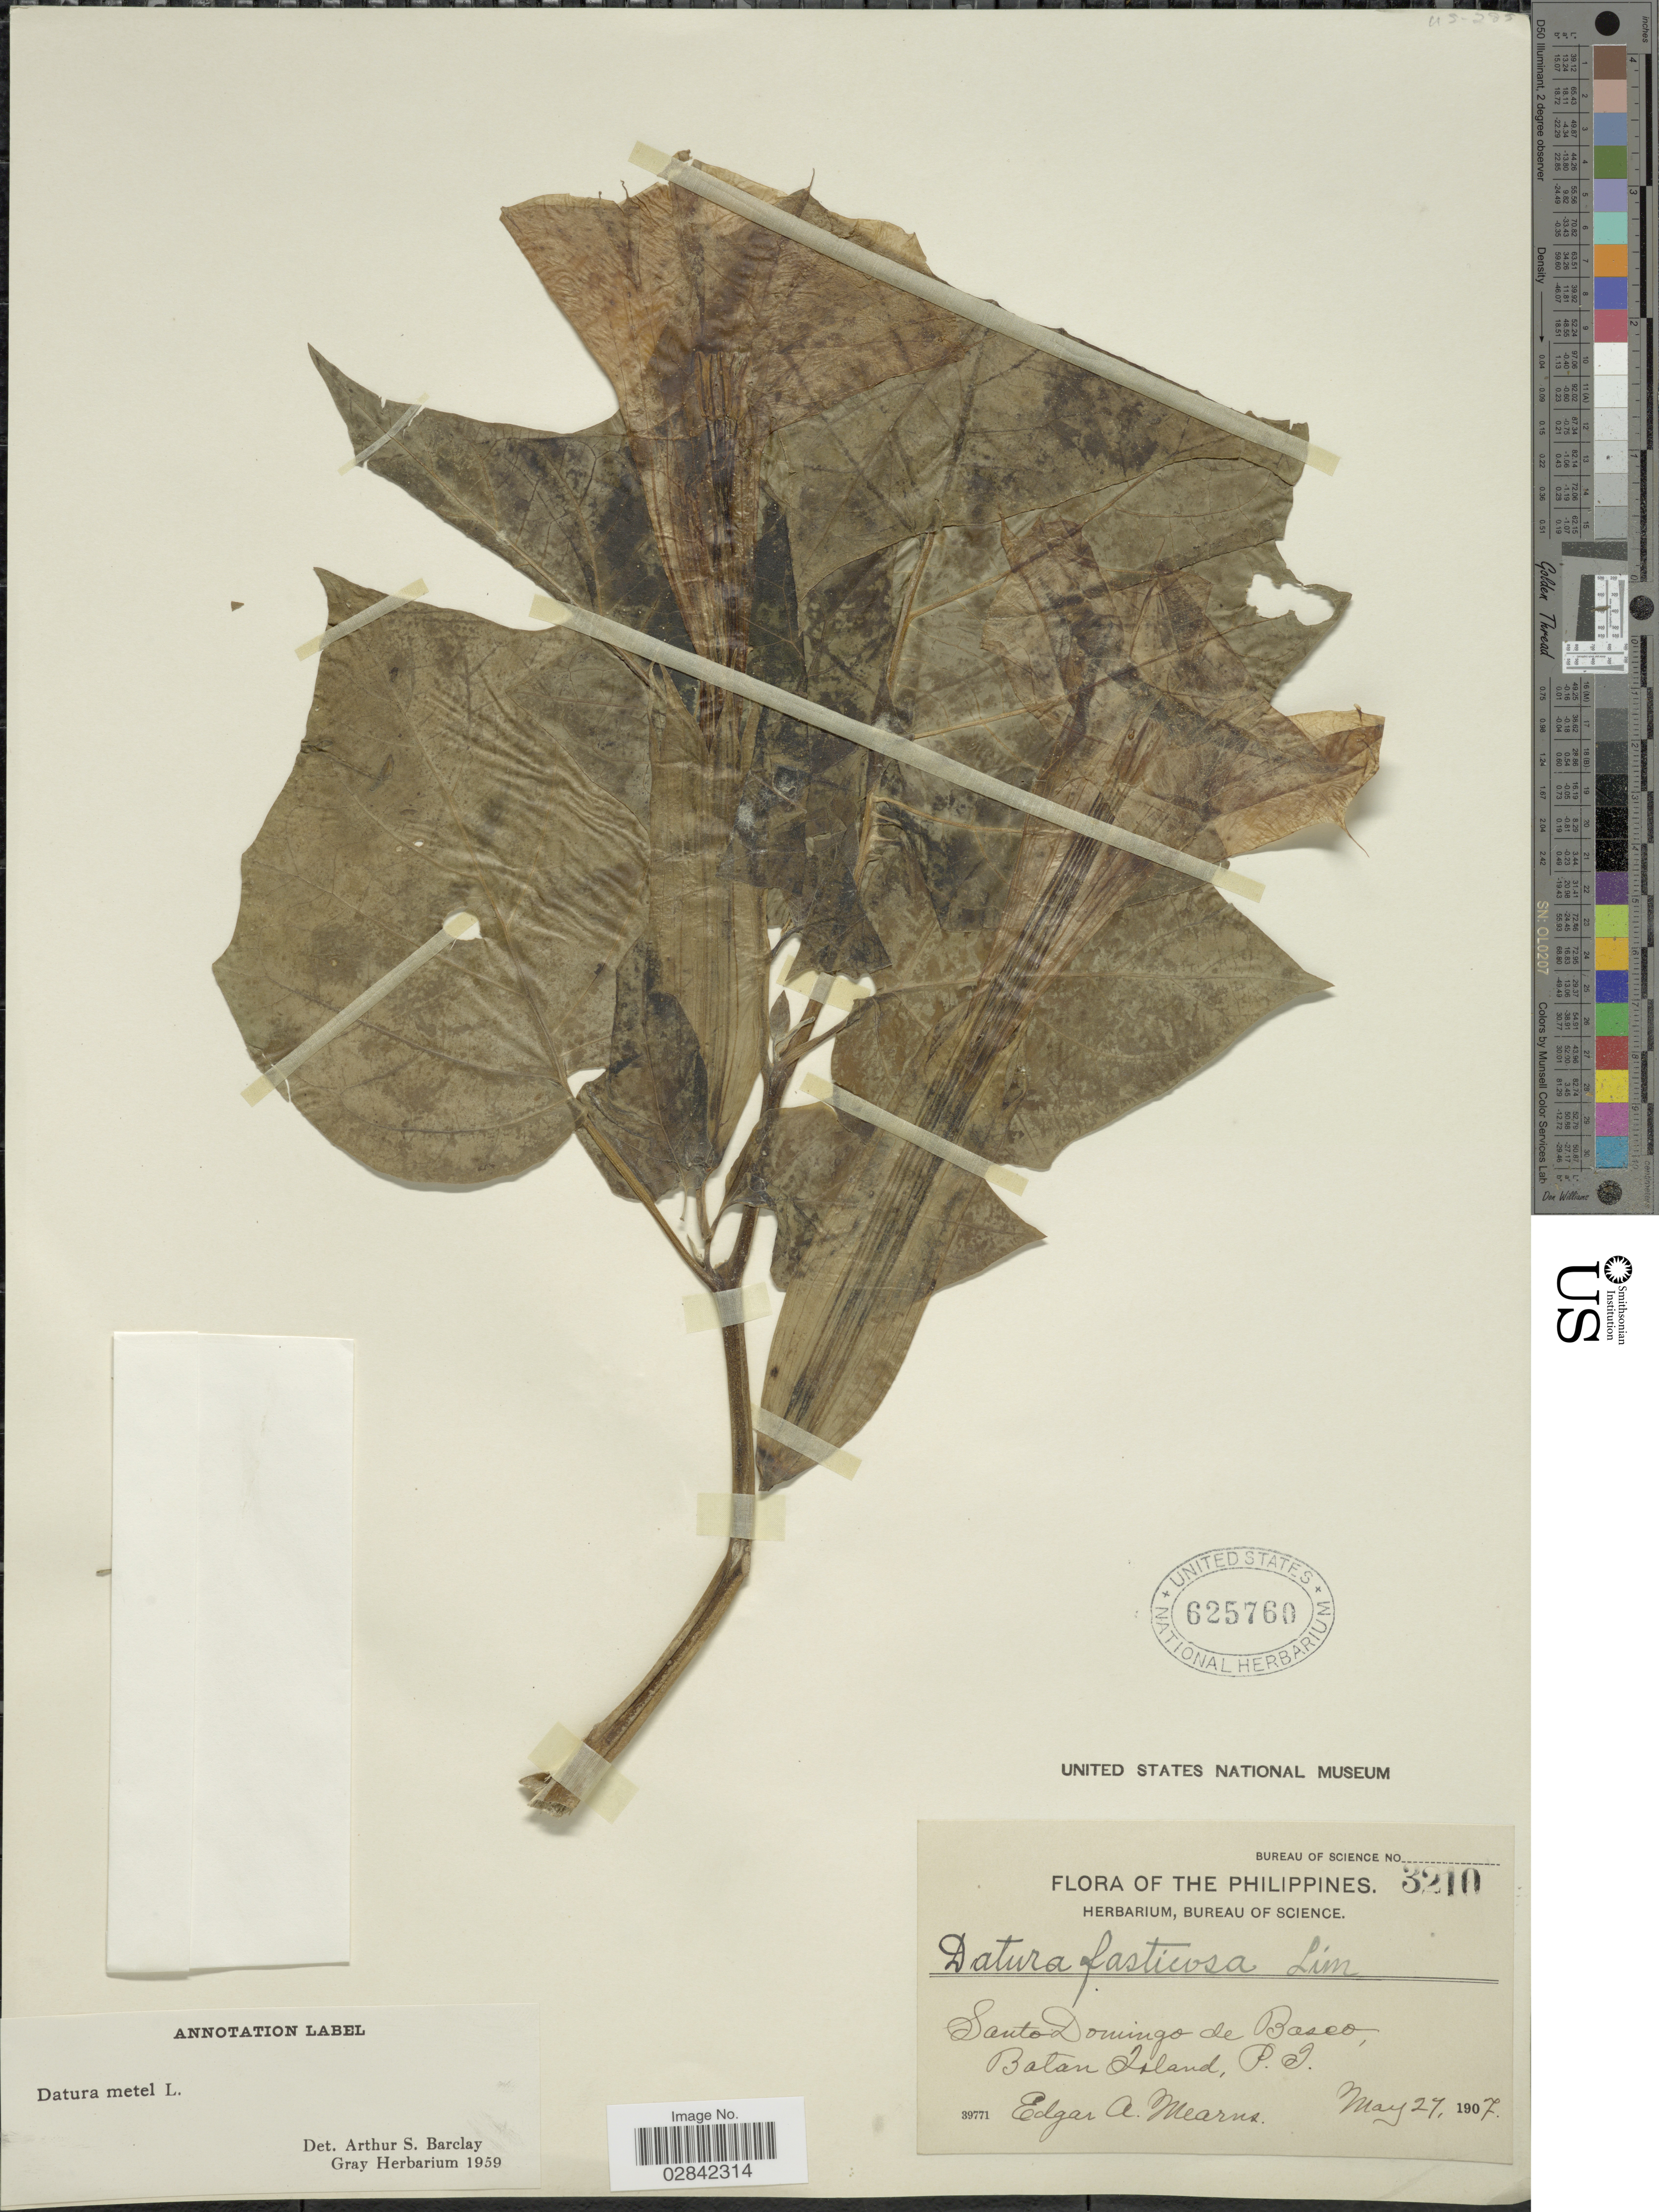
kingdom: Plantae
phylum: Tracheophyta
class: Magnoliopsida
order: Solanales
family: Solanaceae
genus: Datura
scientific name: Datura metel 'Flore Pleno'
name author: L.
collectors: E. A. Mearns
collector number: Bureau of Science 3210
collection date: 1907-05-27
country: Philippines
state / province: Cagayan Valley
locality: Santo Domingo de Basco, Batan Island, P.I.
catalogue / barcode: US 625760